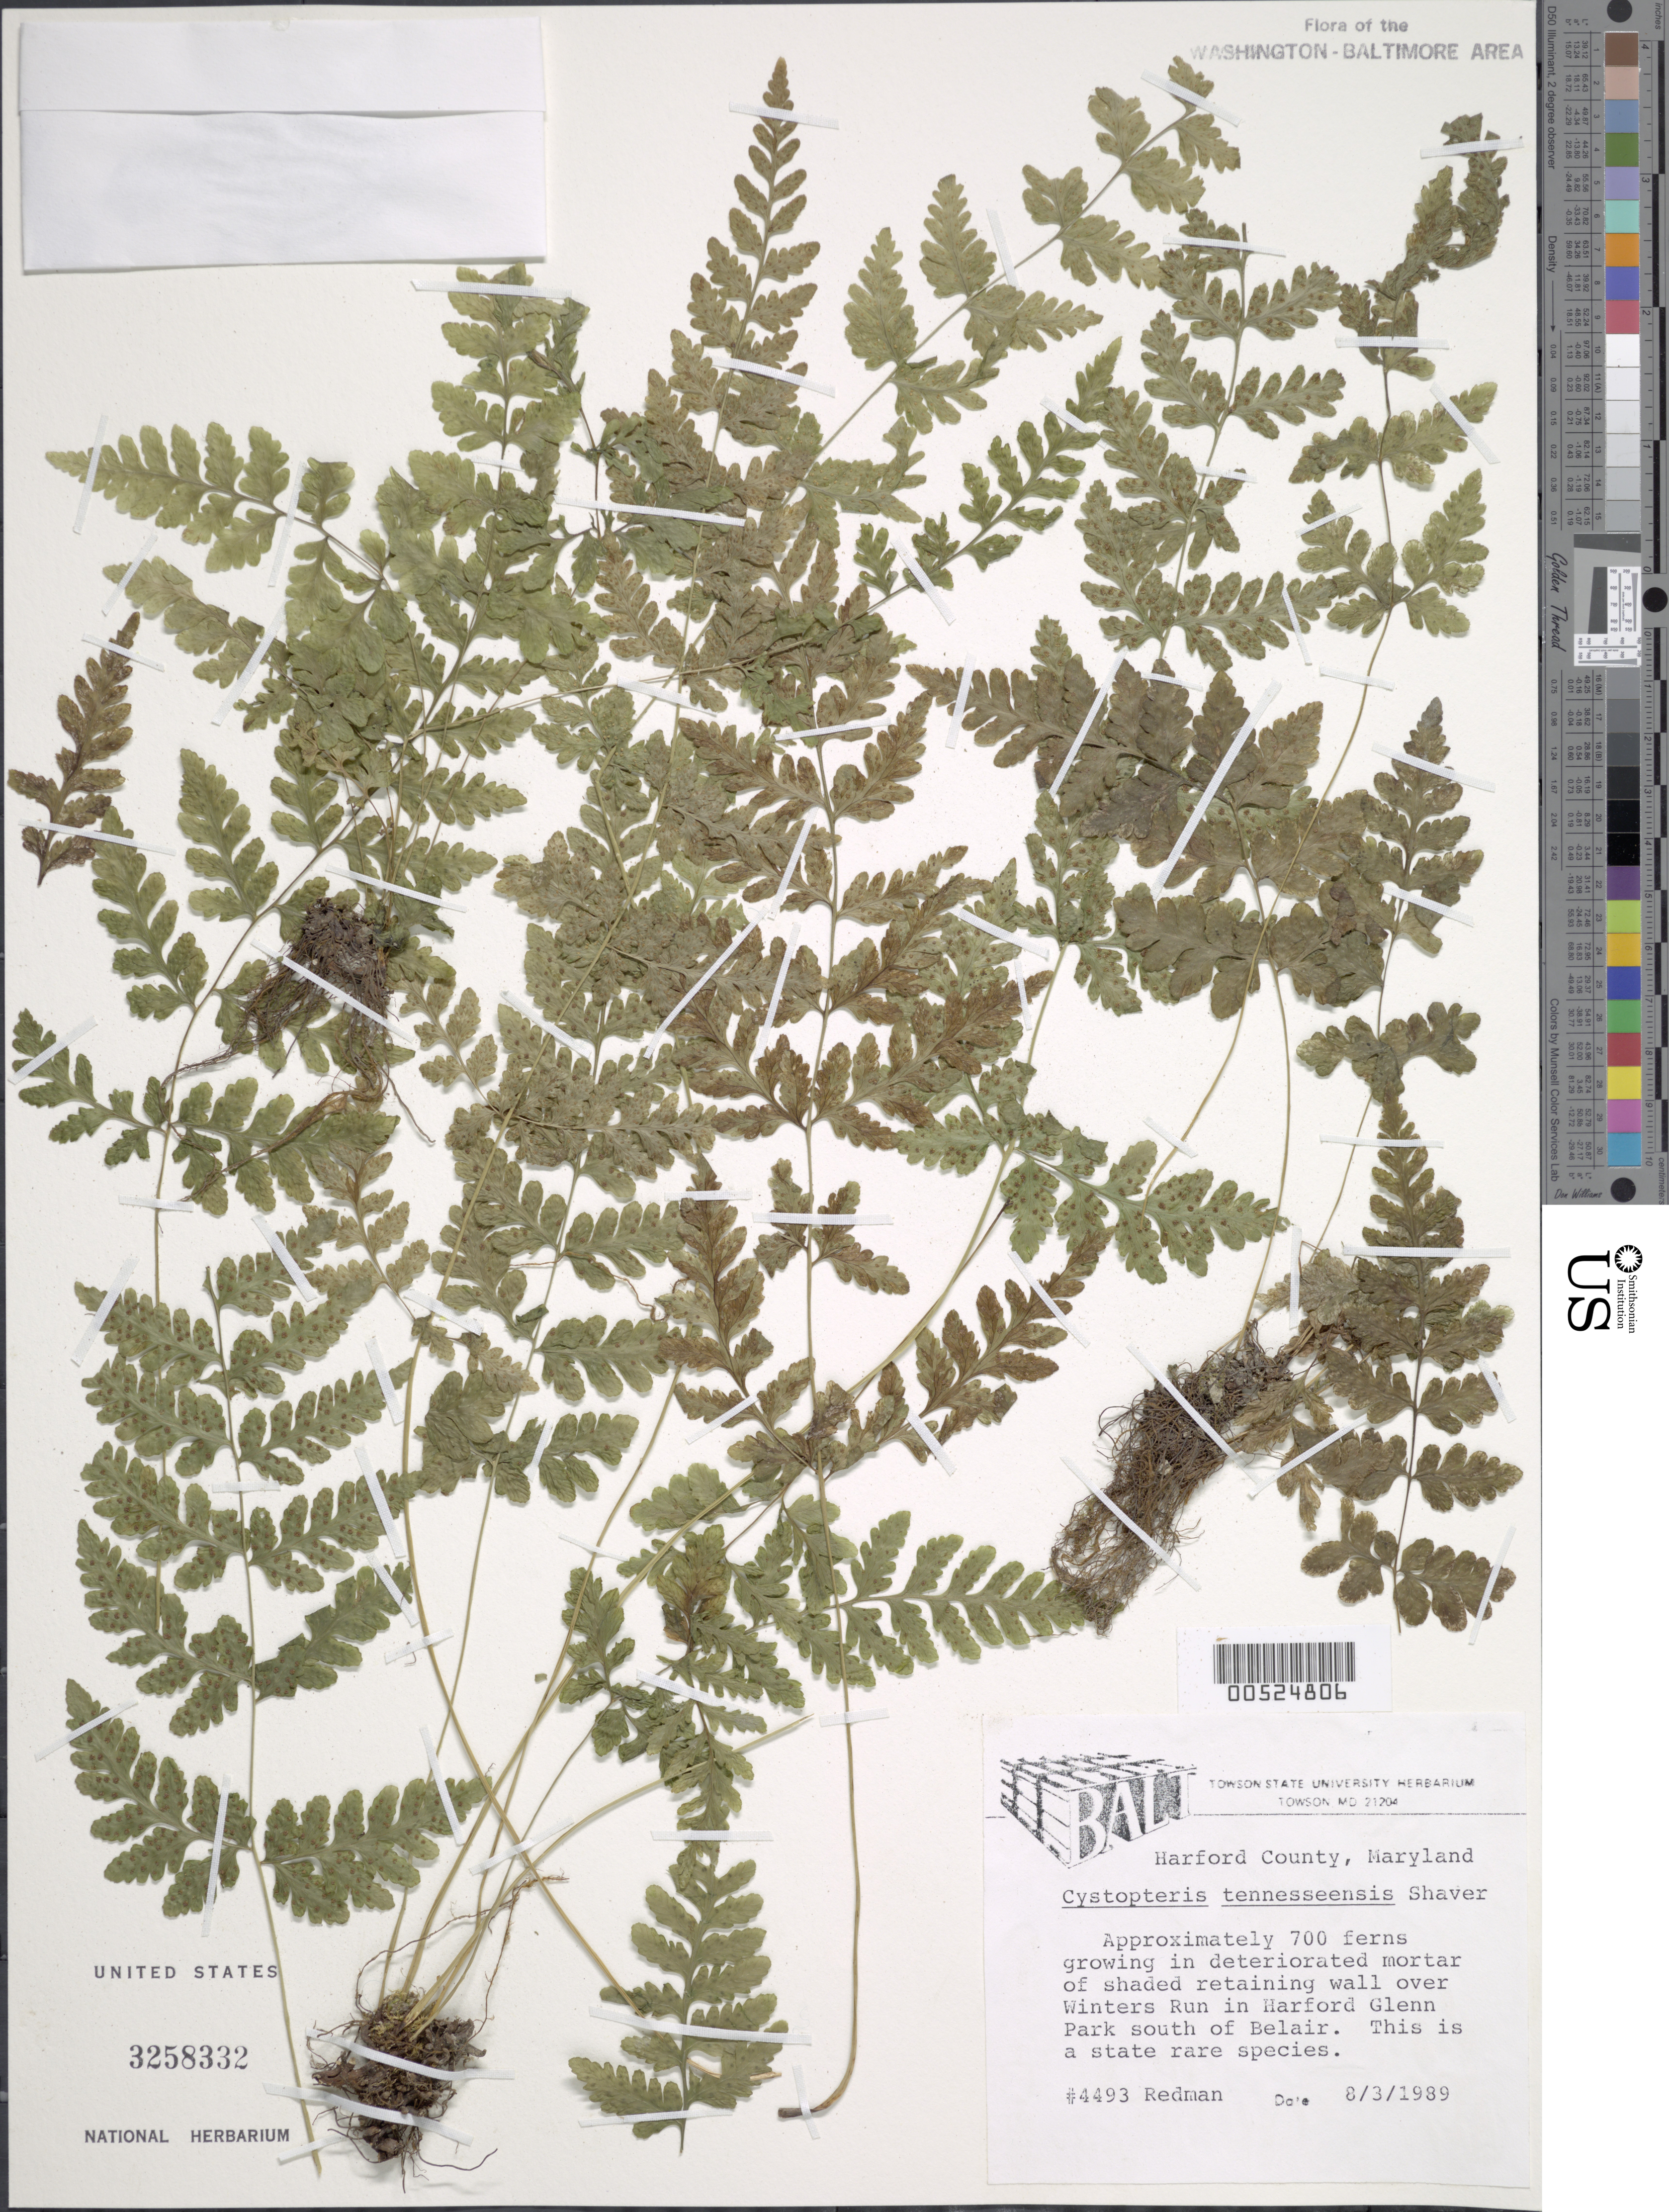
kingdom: Plantae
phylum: Tracheophyta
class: Polypodiopsida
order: Polypodiales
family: Cystopteridaceae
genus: Cystopteris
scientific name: Cystopteris tennesseensis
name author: Shaver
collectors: Redman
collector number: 4493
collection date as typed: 03 Aug 1989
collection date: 1989-08-03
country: United States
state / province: Maryland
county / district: Harford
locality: Harford Glenn Park S of Belair, over Winters Run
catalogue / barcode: US 3258332